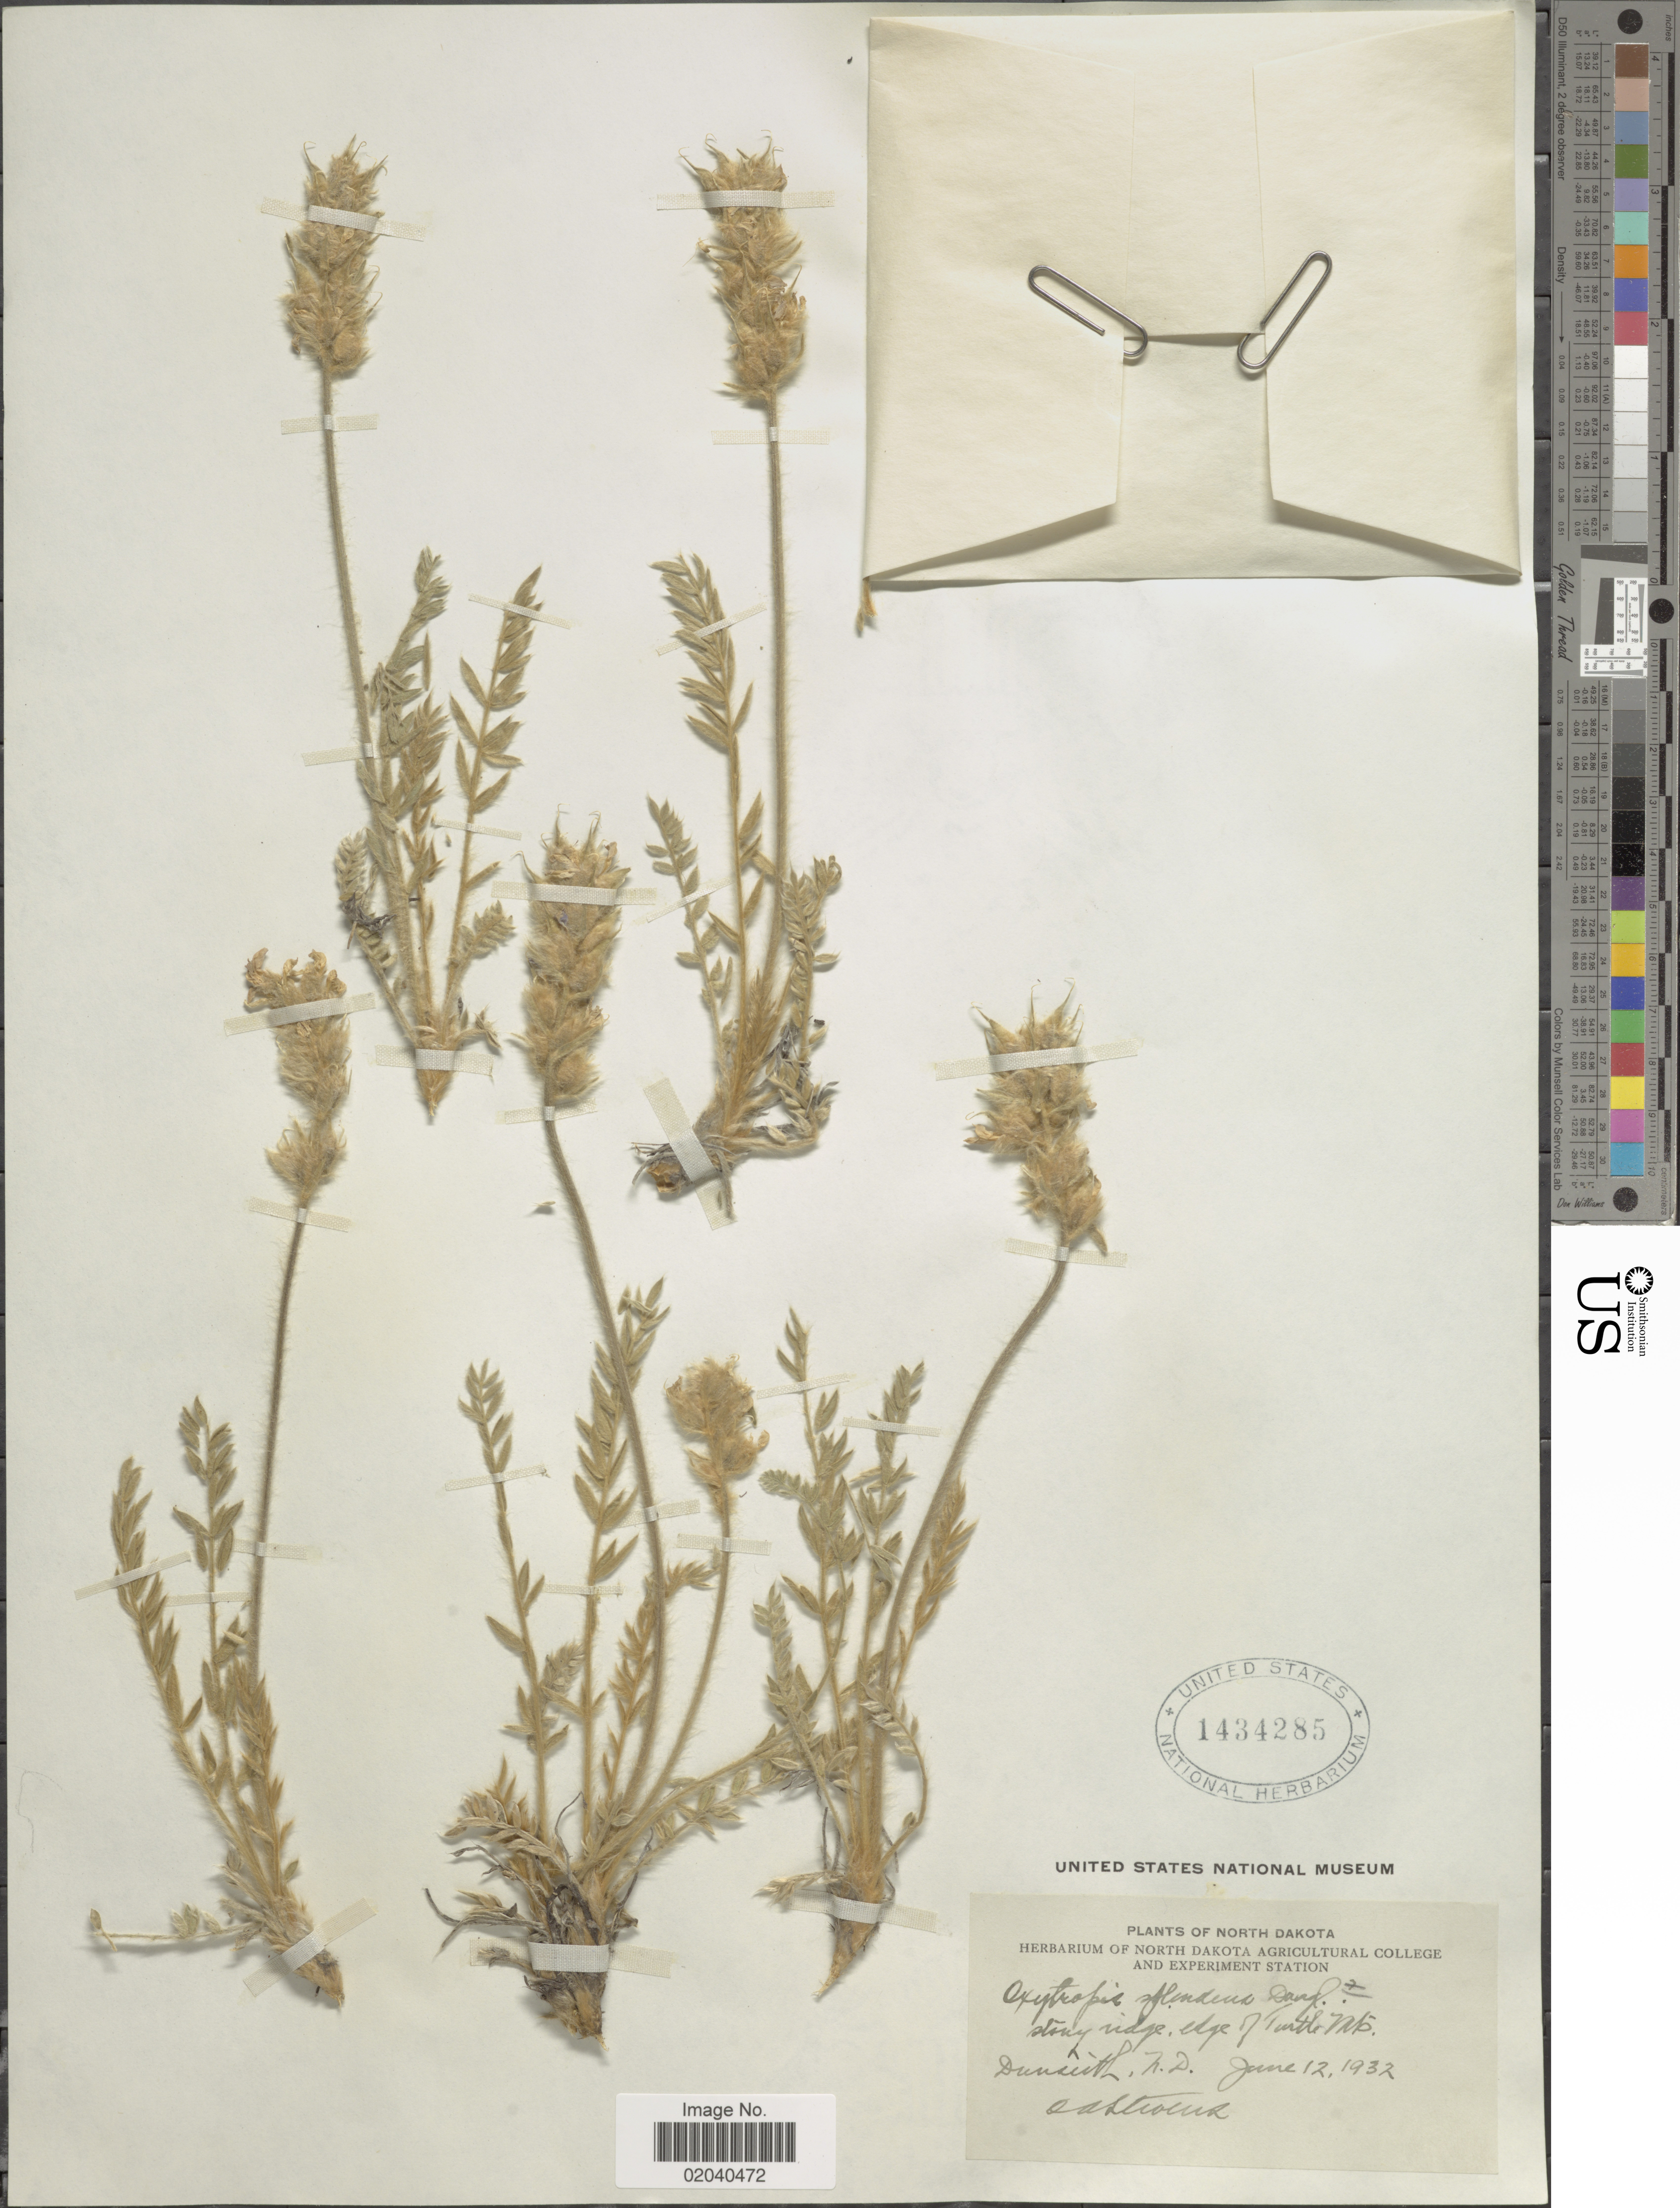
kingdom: Plantae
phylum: Tracheophyta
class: Magnoliopsida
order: Fabales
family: Fabaceae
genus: Oxytropis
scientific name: Oxytropis splendens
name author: Douglas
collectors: O. A. Stevens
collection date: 1932-06-12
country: United States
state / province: North Dakota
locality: Stony ridge, edge of Turtle Mts. Dunseith, N. D.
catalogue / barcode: US 1434285